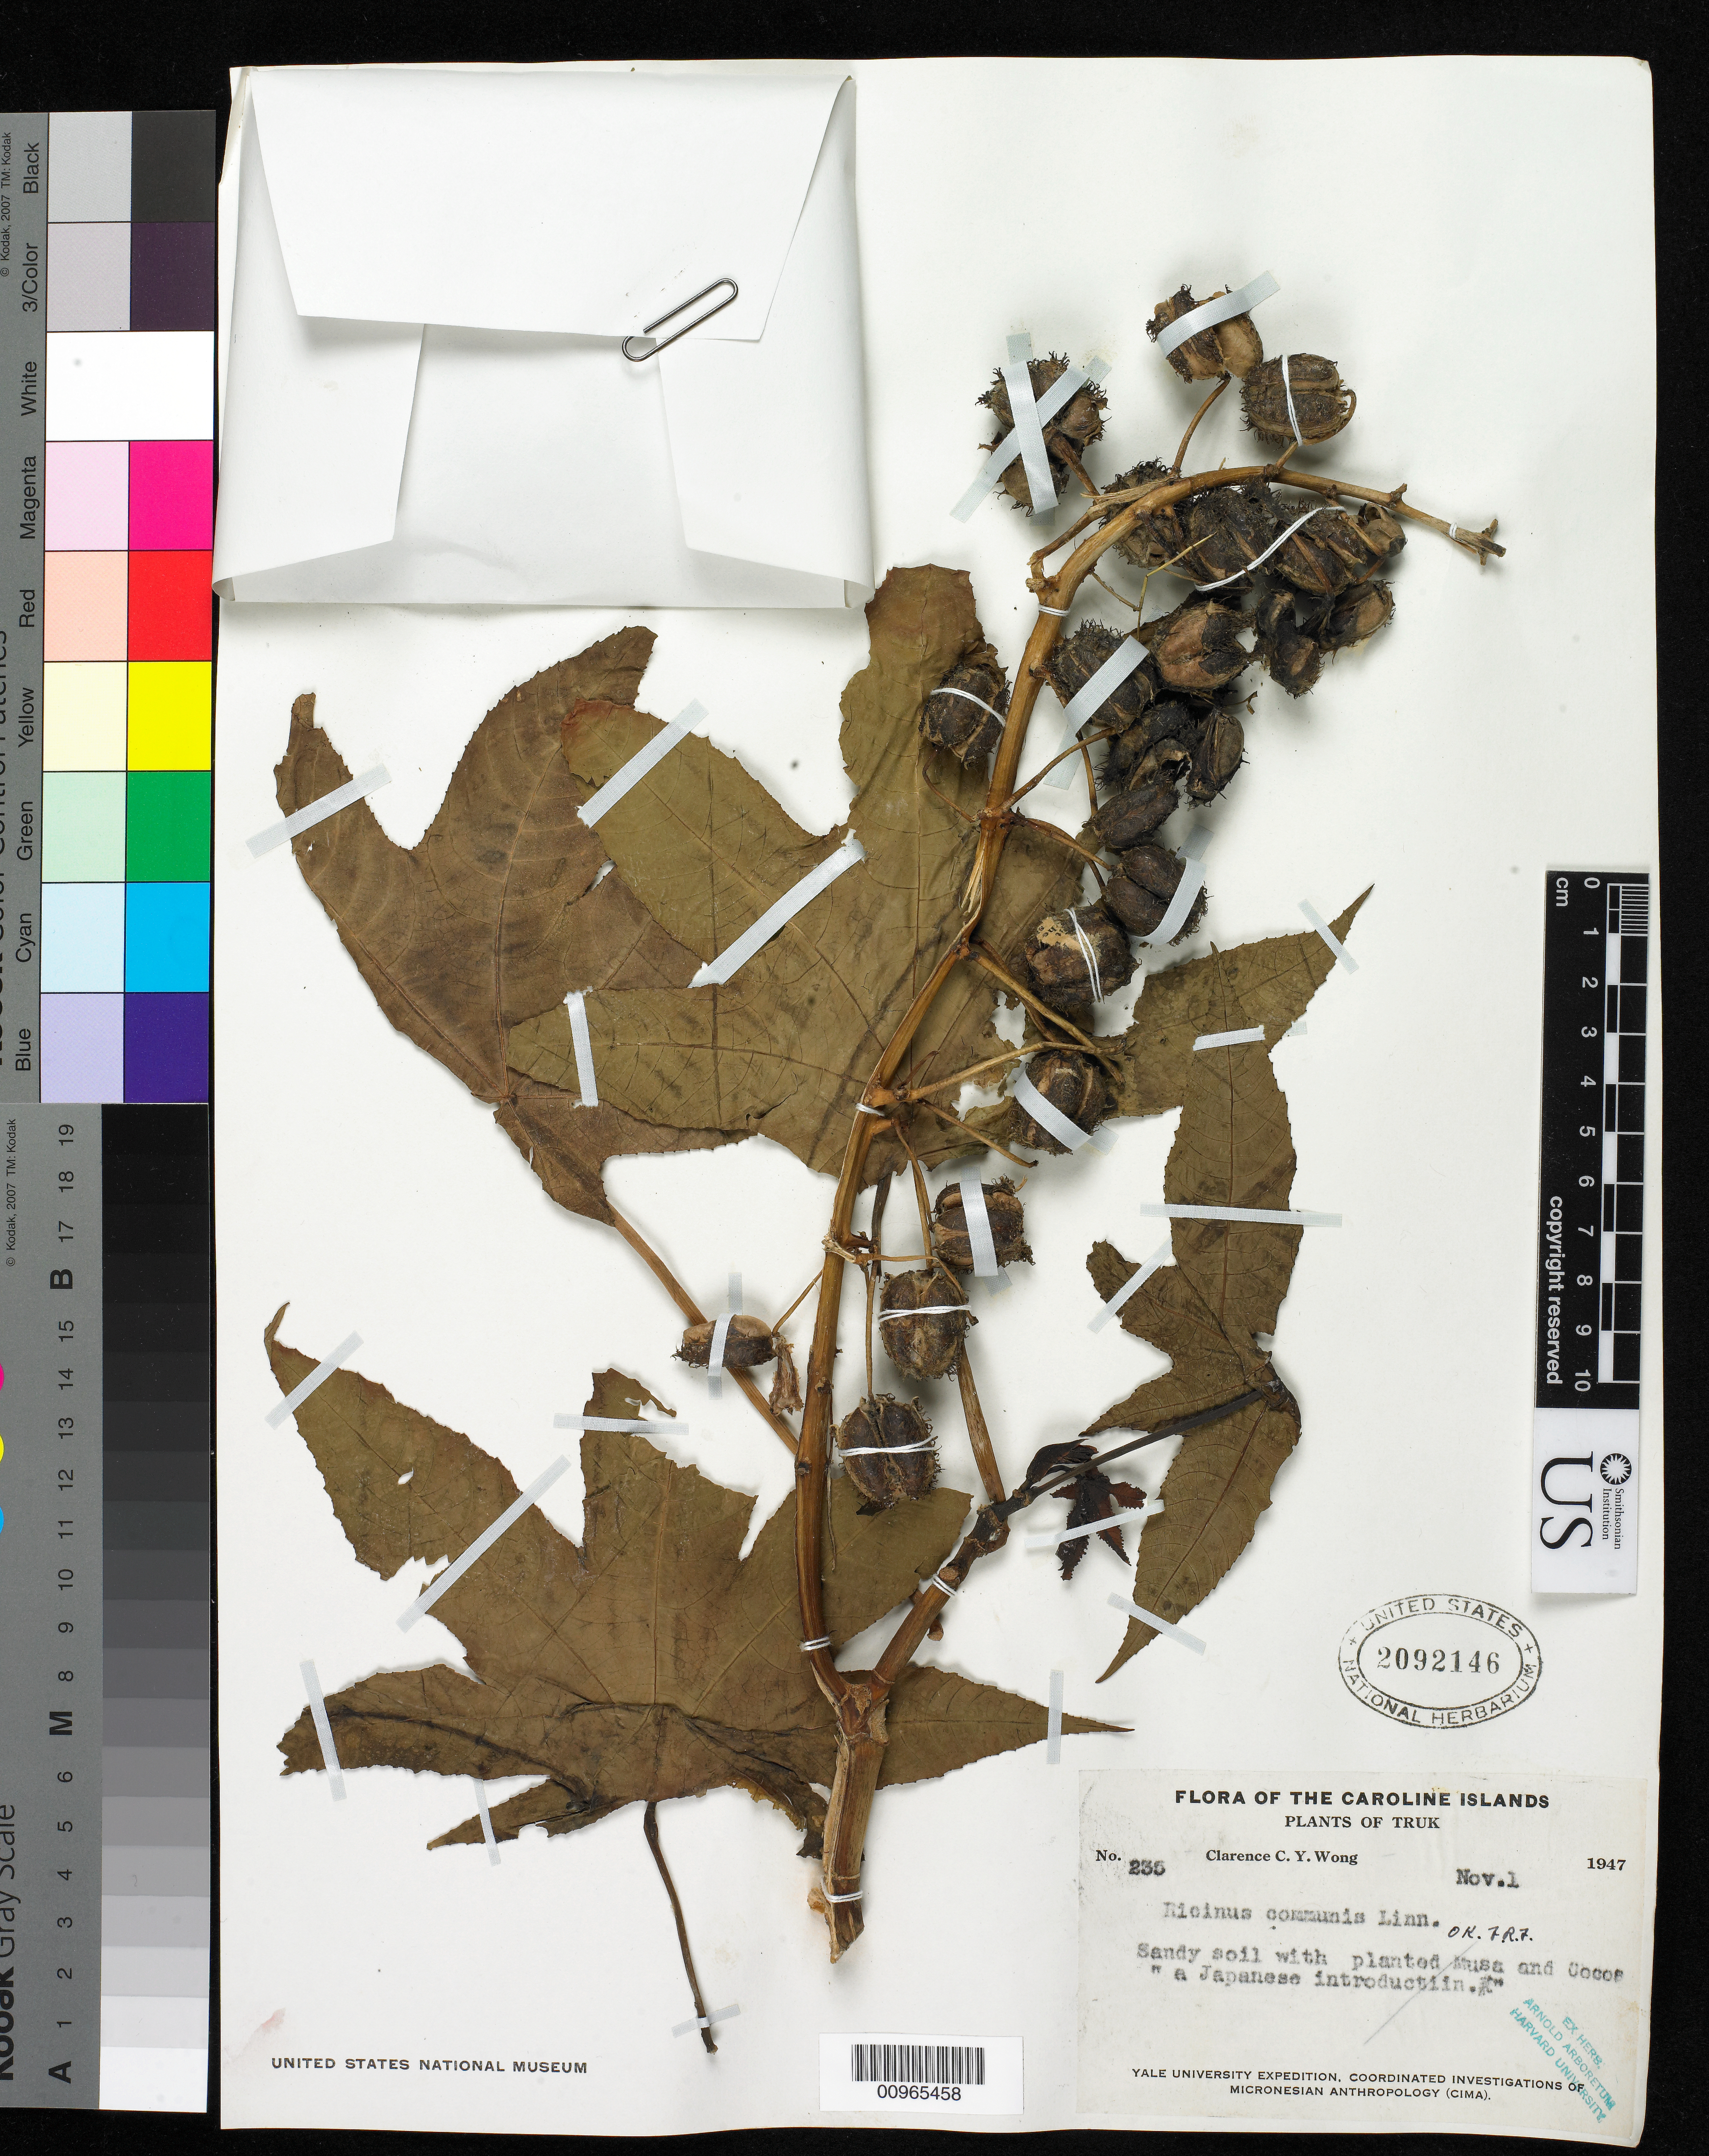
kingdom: Plantae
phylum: Tracheophyta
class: Magnoliopsida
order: Malpighiales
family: Euphorbiaceae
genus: Ricinus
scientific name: Ricinus communis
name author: L.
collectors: C. Wong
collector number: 235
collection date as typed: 01 Nov 1947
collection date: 1947-11-01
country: Micronesia, Federated States of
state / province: Truk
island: Truk (Chuuk) Is.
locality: Truk, Caroline Islands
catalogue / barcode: US 2092146